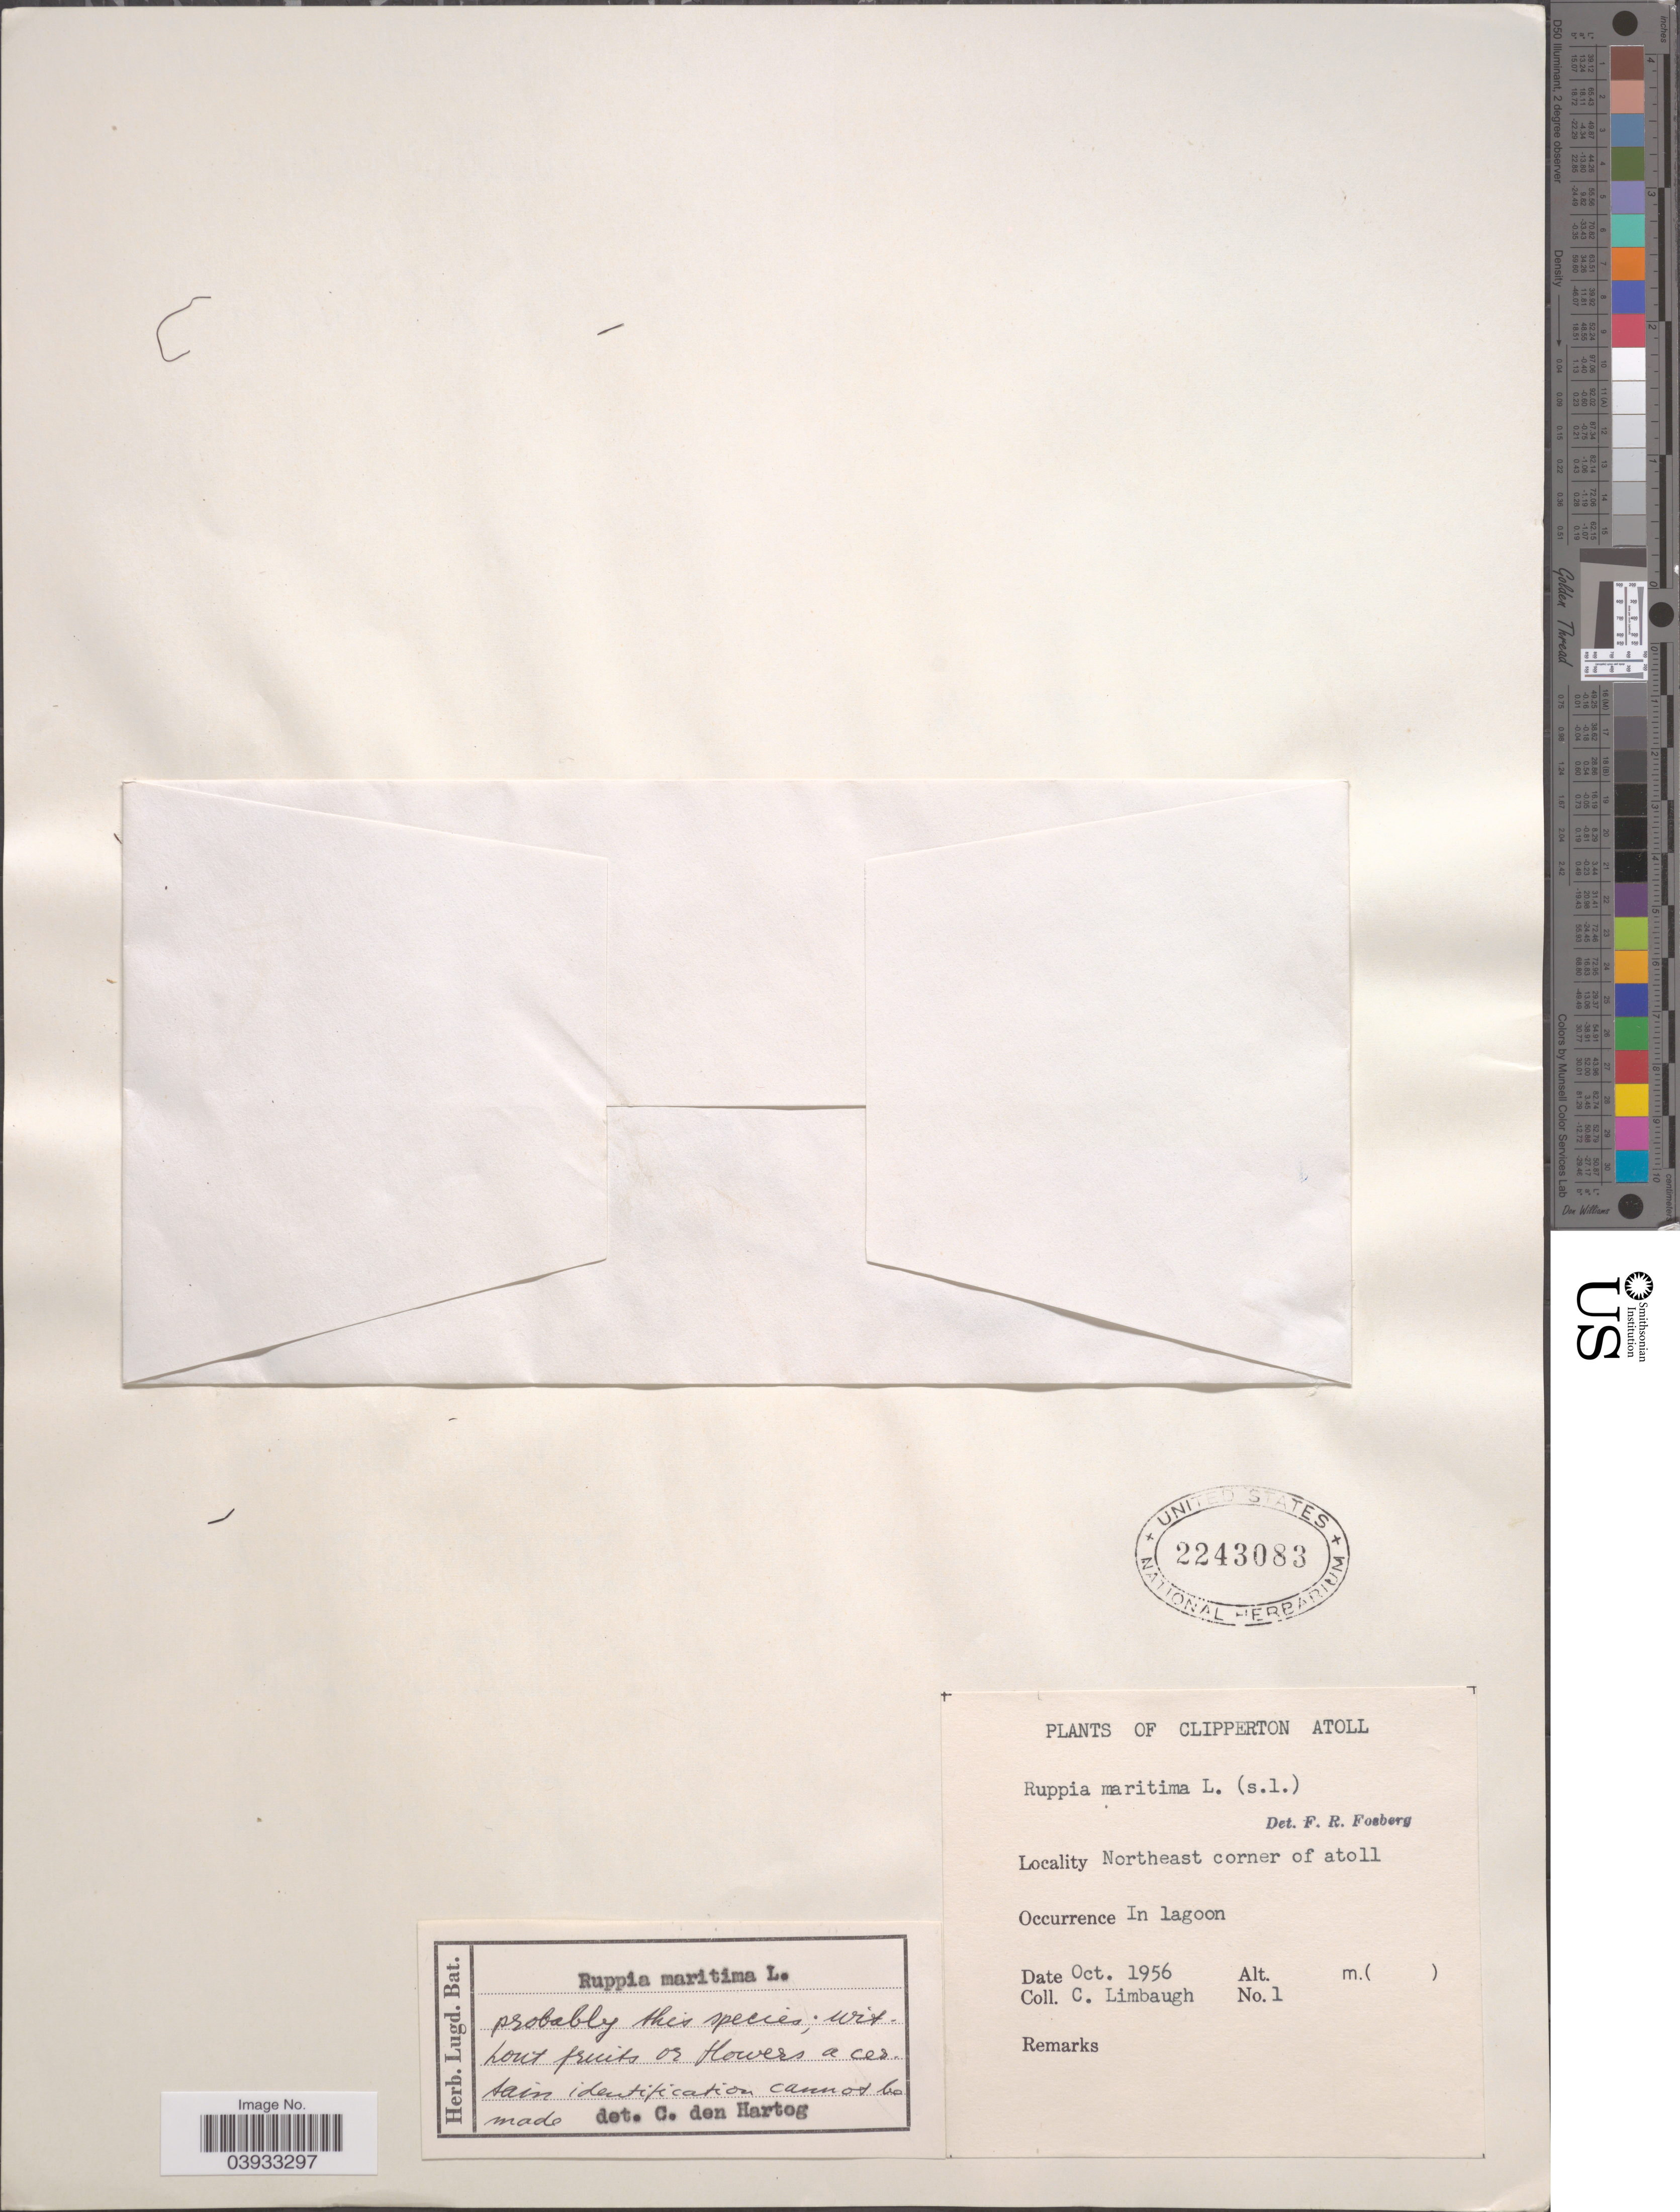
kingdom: Plantae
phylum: Tracheophyta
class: Liliopsida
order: Alismatales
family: Ruppiaceae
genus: Ruppia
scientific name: Ruppia maritima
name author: L.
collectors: C. Limbaugh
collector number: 1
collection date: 1956-10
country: Central Am. Pac. Islands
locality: Clipperton Atoll. Northeast corner of atoll.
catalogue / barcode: US 2243083